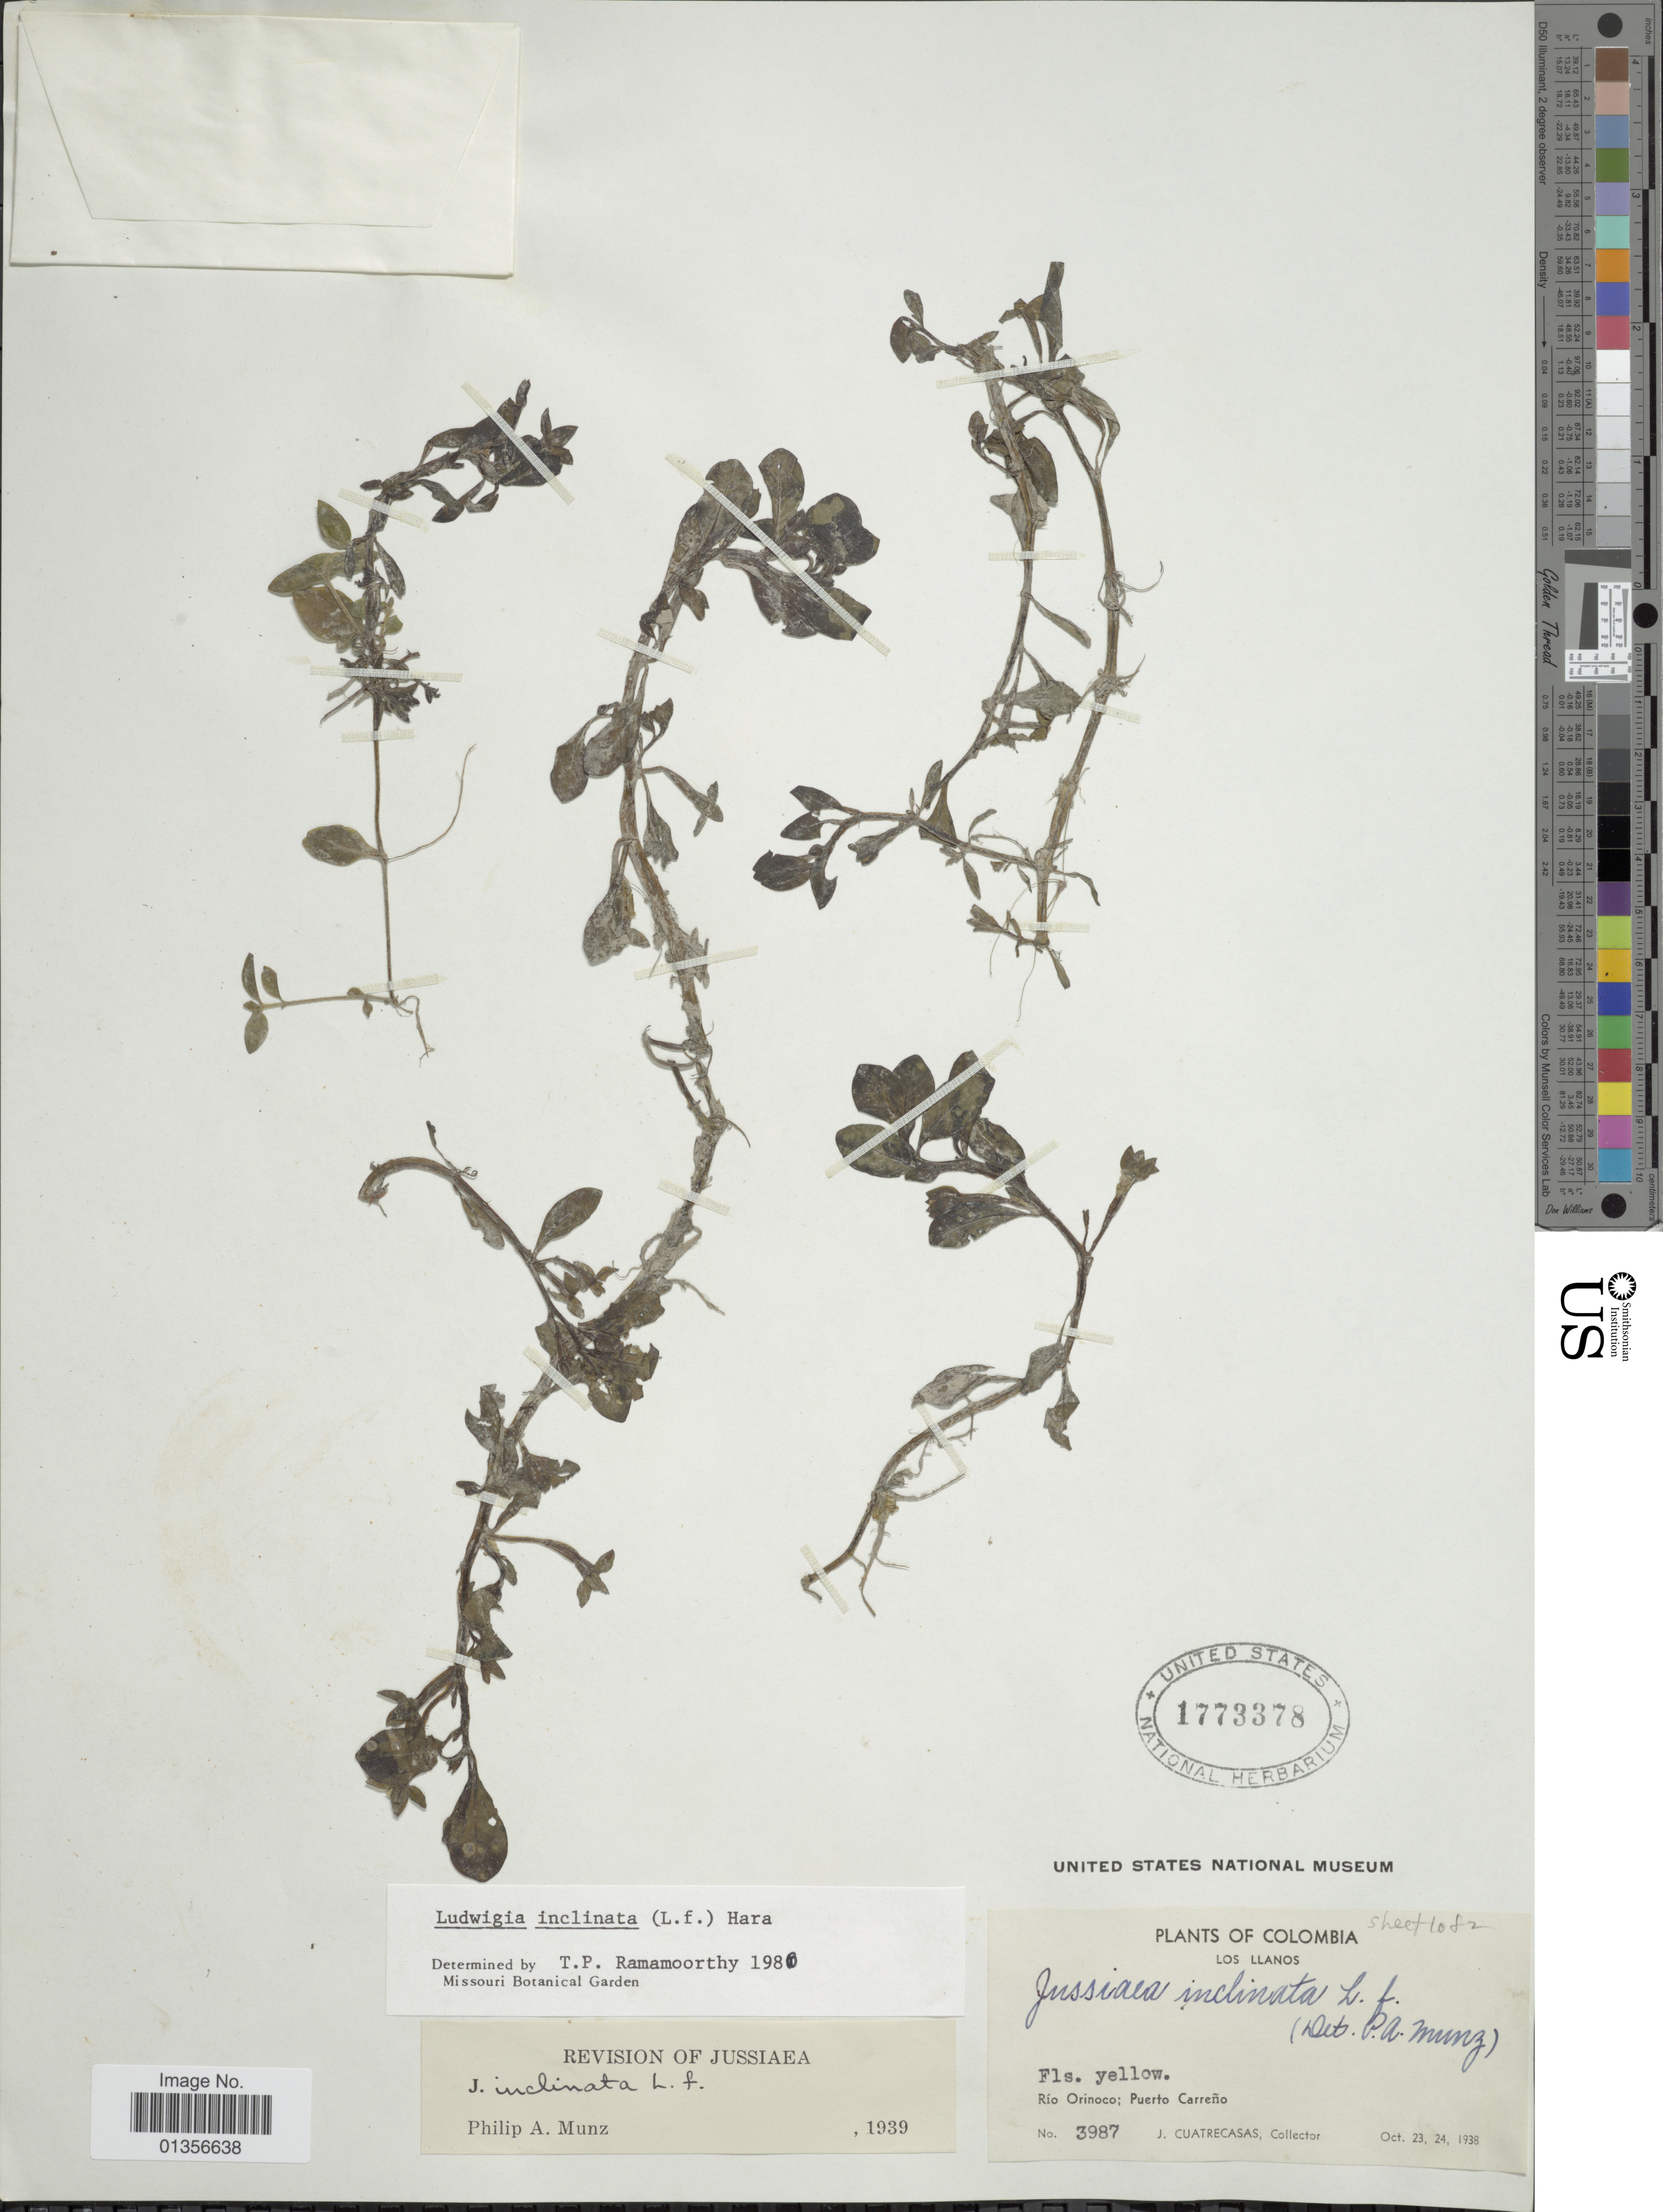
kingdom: Plantae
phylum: Tracheophyta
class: Magnoliopsida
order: Myrtales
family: Onagraceae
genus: Ludwigia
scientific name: Ludwigia inclinata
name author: (L. f.) M. Gómez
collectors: J. Cuatrecasas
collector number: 3987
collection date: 1938-10-23/1938-10-24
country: Colombia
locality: Los LLanos, Río Orinoco: Puerto Carreño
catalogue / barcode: US 1773378